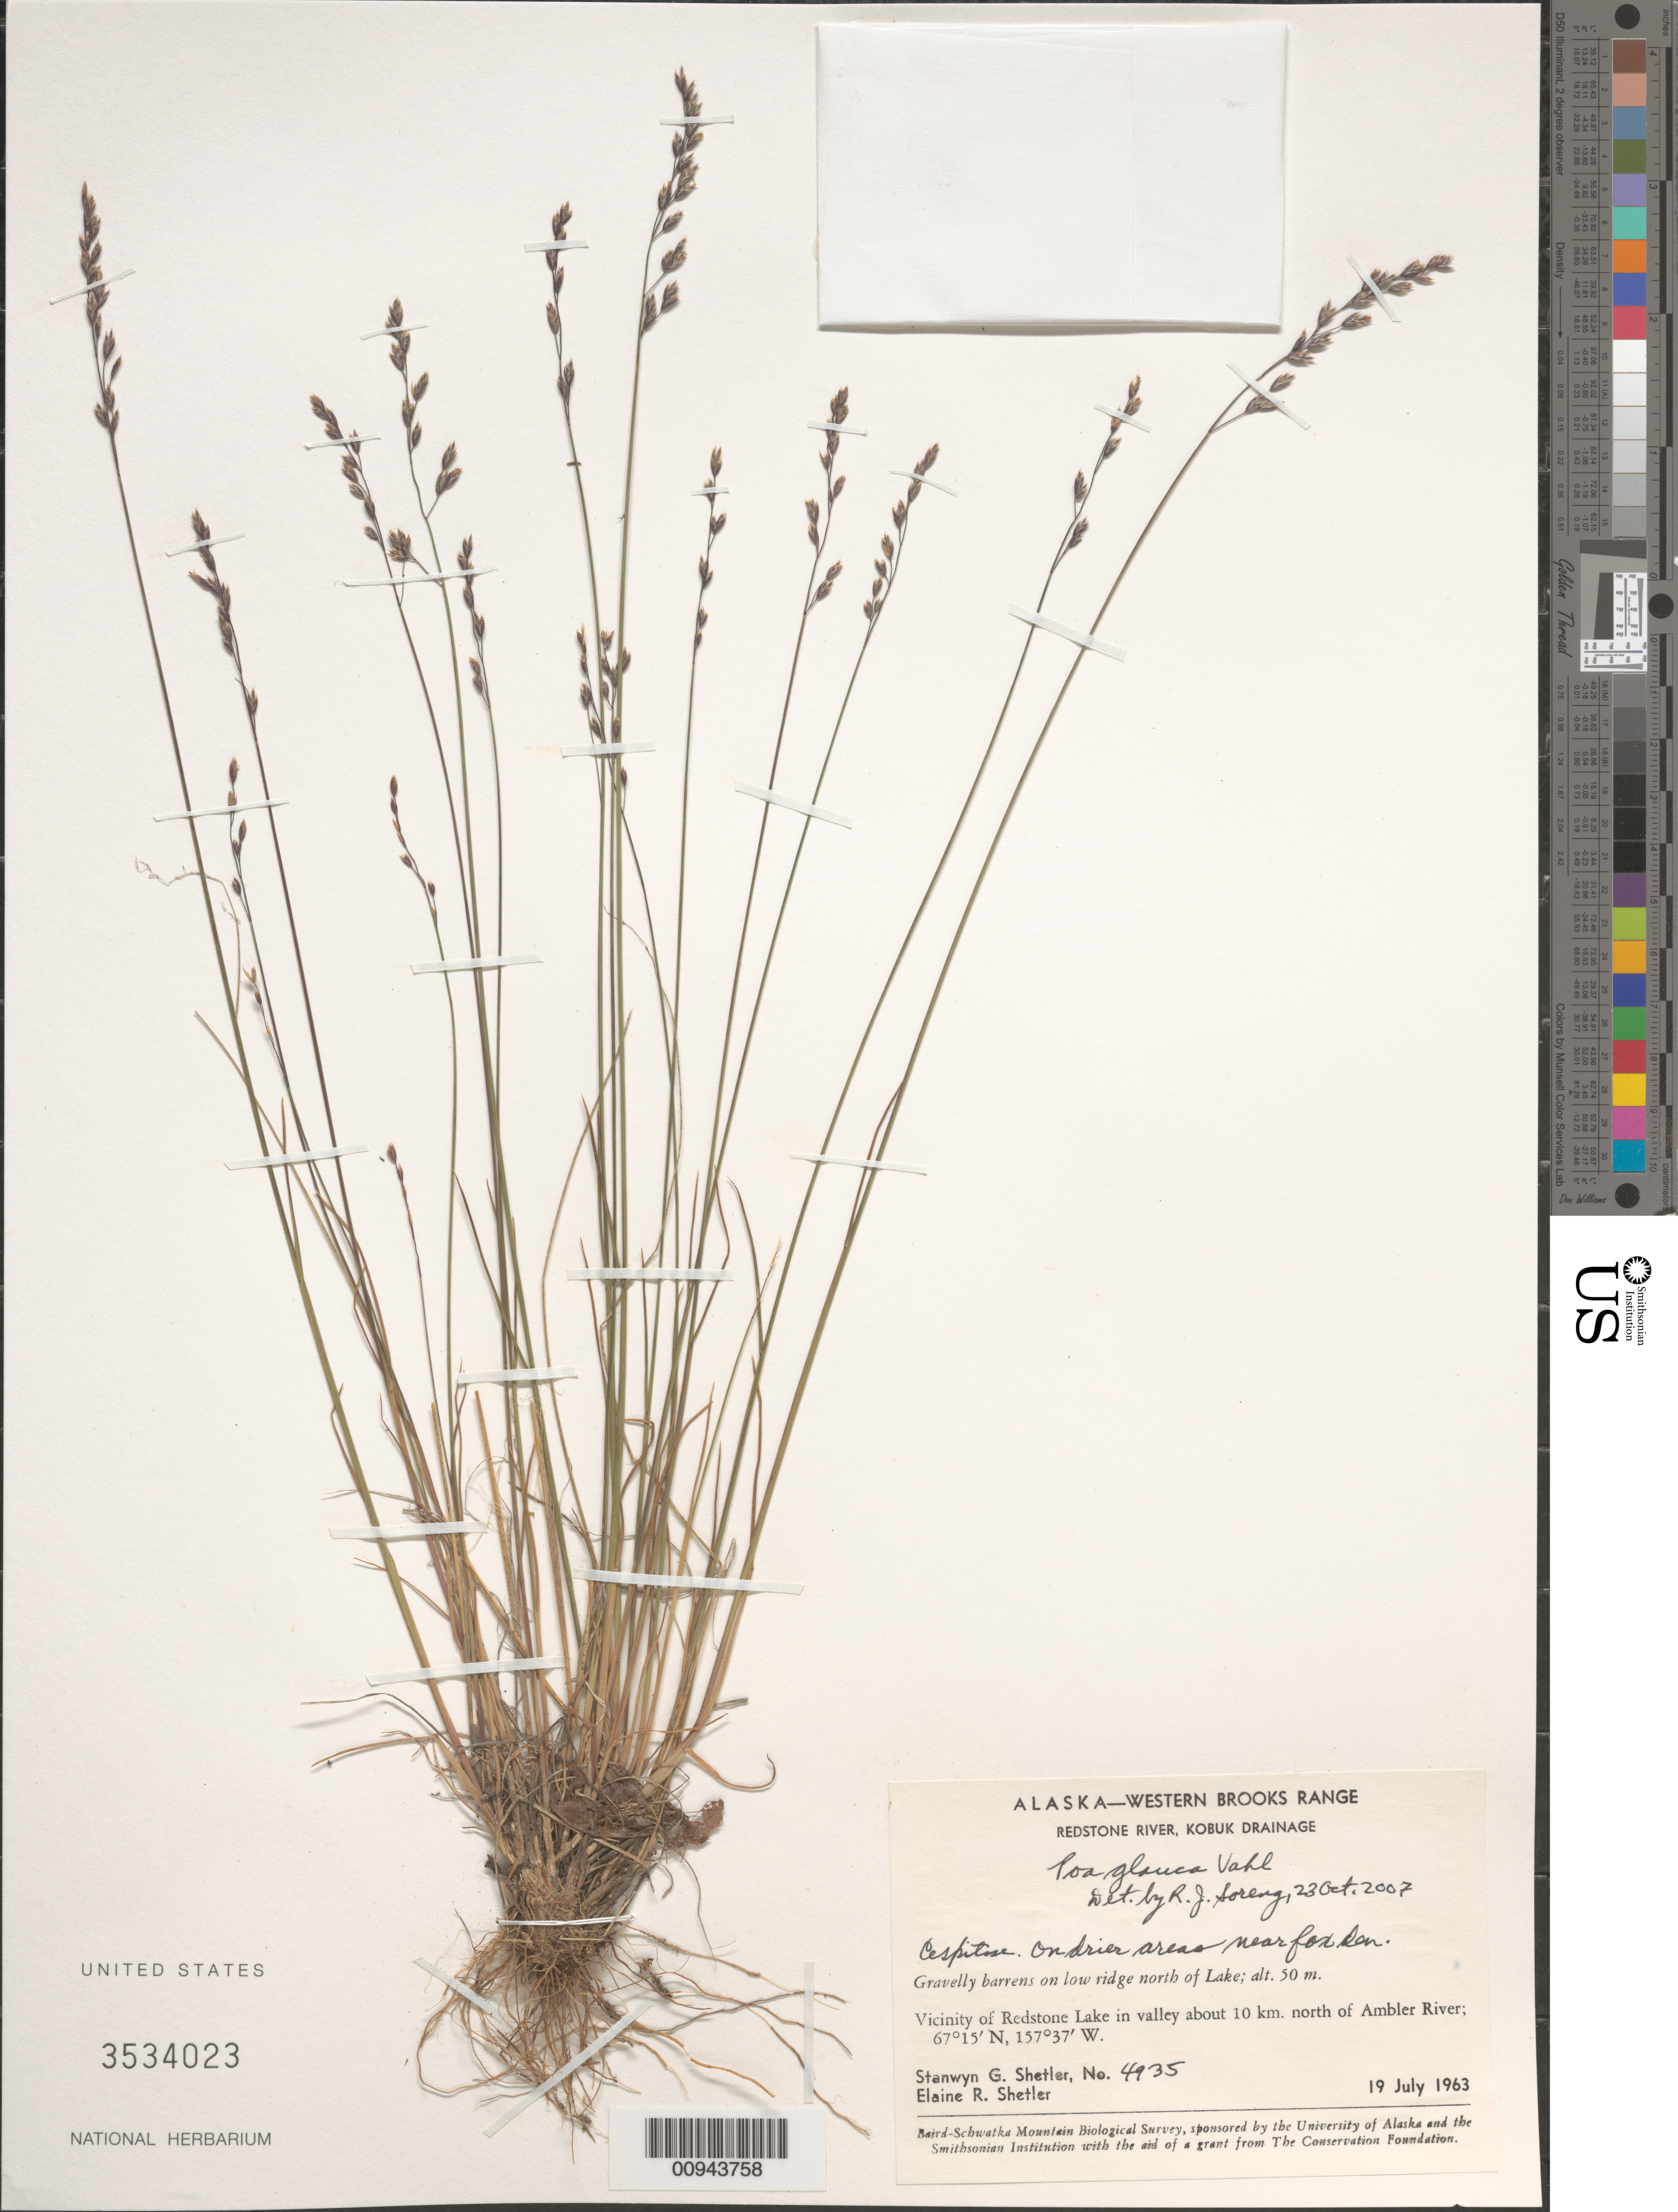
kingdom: Plantae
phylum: Tracheophyta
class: Liliopsida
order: Poales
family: Poaceae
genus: Poa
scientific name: Poa glauca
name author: Vahl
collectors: S. Shetler & E. R. Shetler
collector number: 4935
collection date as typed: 19 Jul 1963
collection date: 1963-07-19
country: United States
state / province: Alaska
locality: Vicinity of Redstone Lake in valley about 10 km. north of Ambler River. Western Brooks Range, Redstone River, Kobuk Drainage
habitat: Gravelly barrens on low ridge north of Lake.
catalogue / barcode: US 3534023